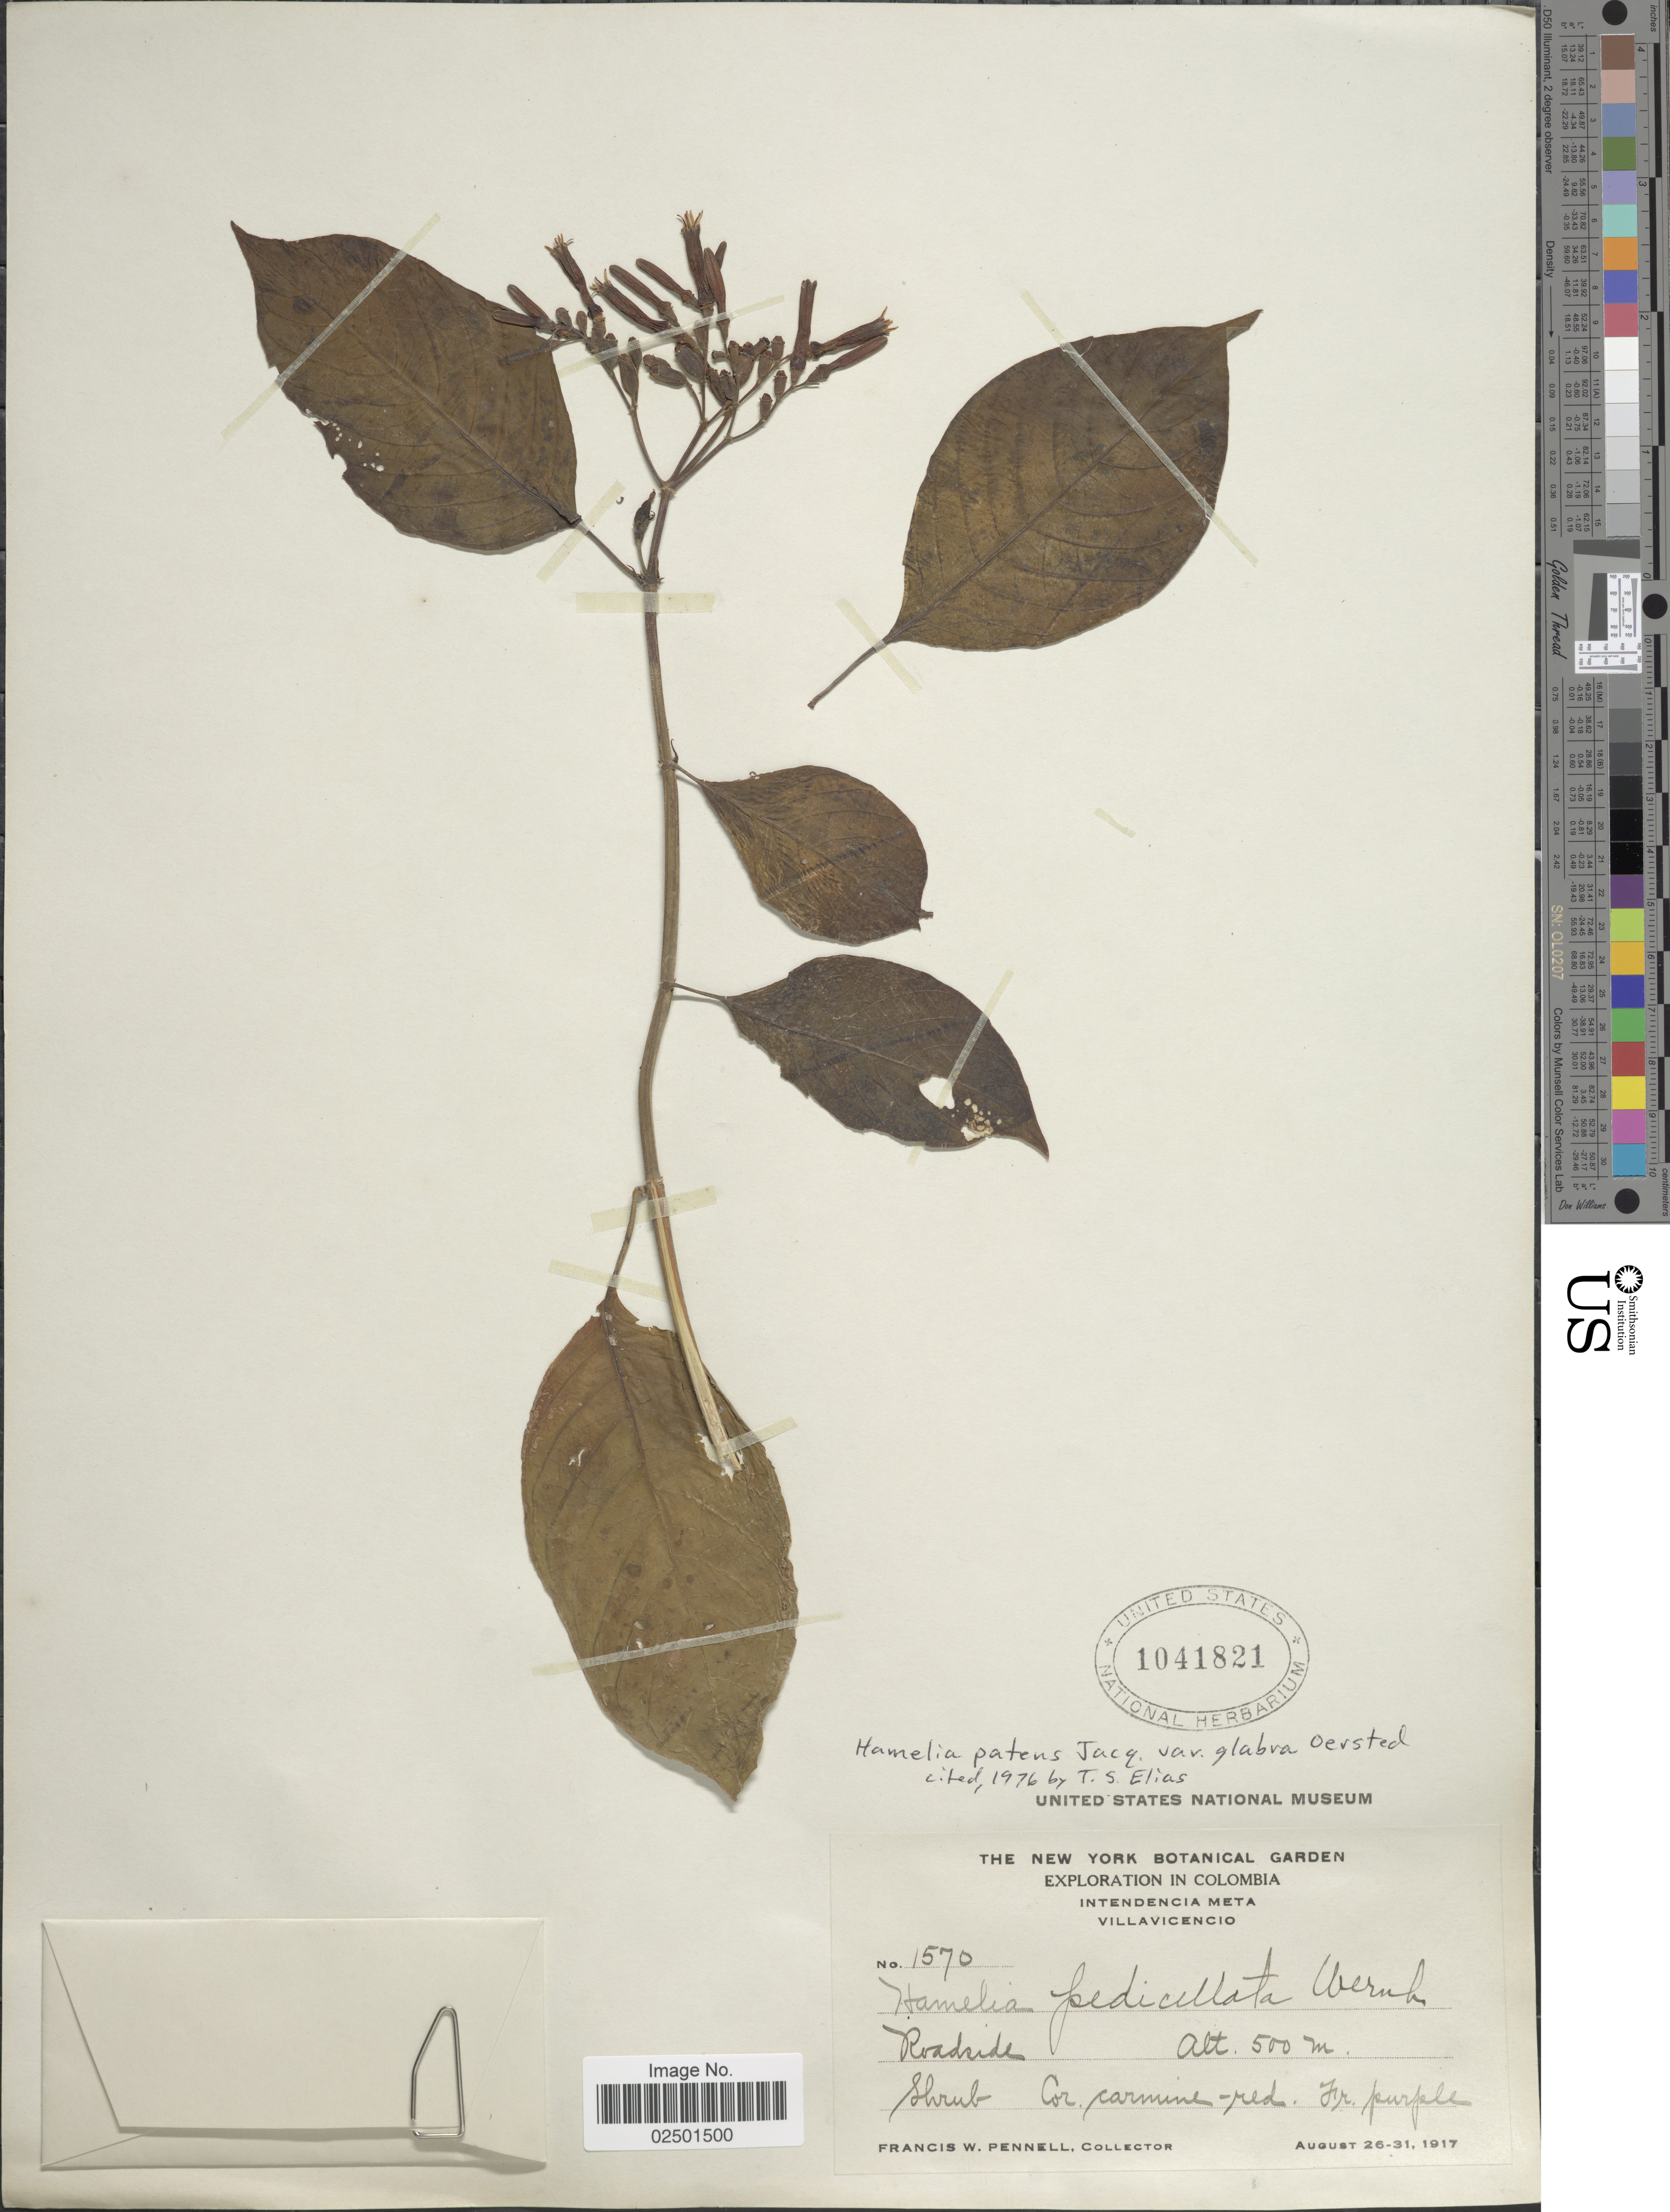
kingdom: Plantae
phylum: Tracheophyta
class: Magnoliopsida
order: Gentianales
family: Rubiaceae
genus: Hamelia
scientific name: Hamelia patens var. glabra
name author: Oerst.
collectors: F. W. Pennell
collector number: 1570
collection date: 1917-08-26/1917-08-31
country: Colombia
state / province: Meta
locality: Intendencia Meta. Villavicencio. Roadside.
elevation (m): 500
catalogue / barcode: US 1041821